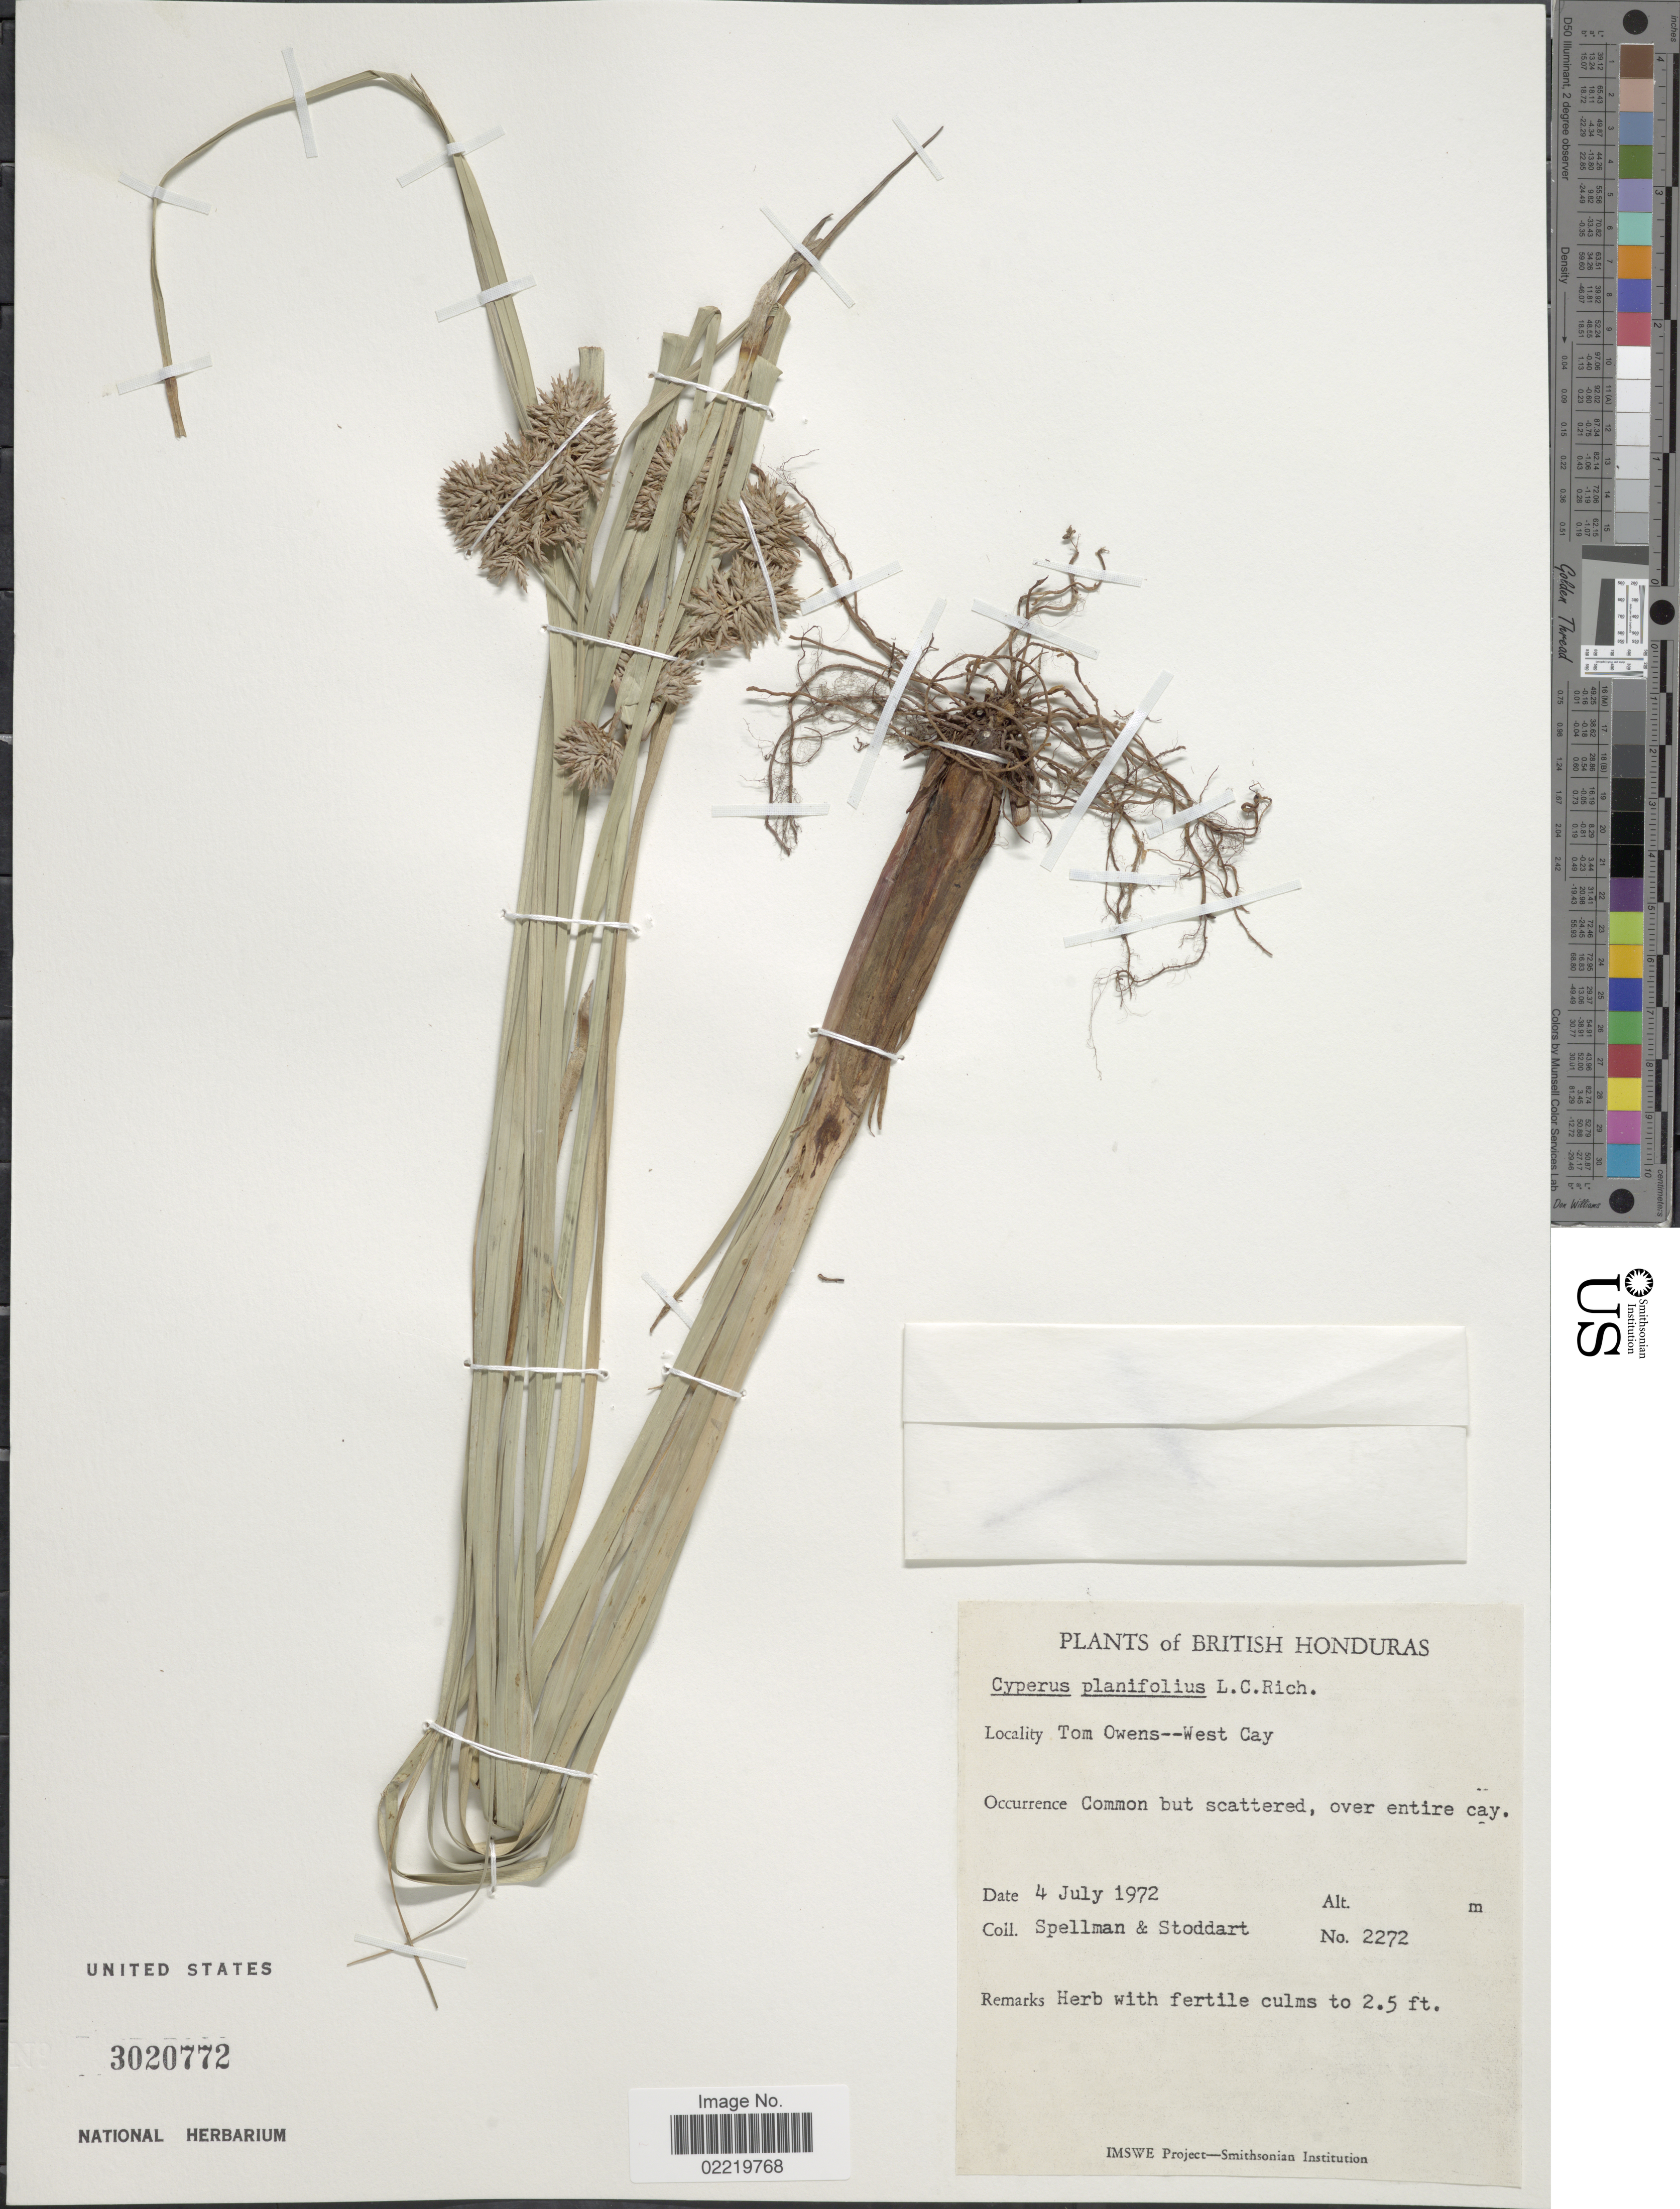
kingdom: Plantae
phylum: Tracheophyta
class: Liliopsida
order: Poales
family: Cyperaceae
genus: Cyperus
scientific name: Cyperus planifolius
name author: Rich.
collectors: Spellman, -- & -. Stoddart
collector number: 2272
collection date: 1972-07-04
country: Belize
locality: British Honduras, Tom Owens--West Cay, Common but scattered, over enire cay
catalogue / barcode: US 3020772